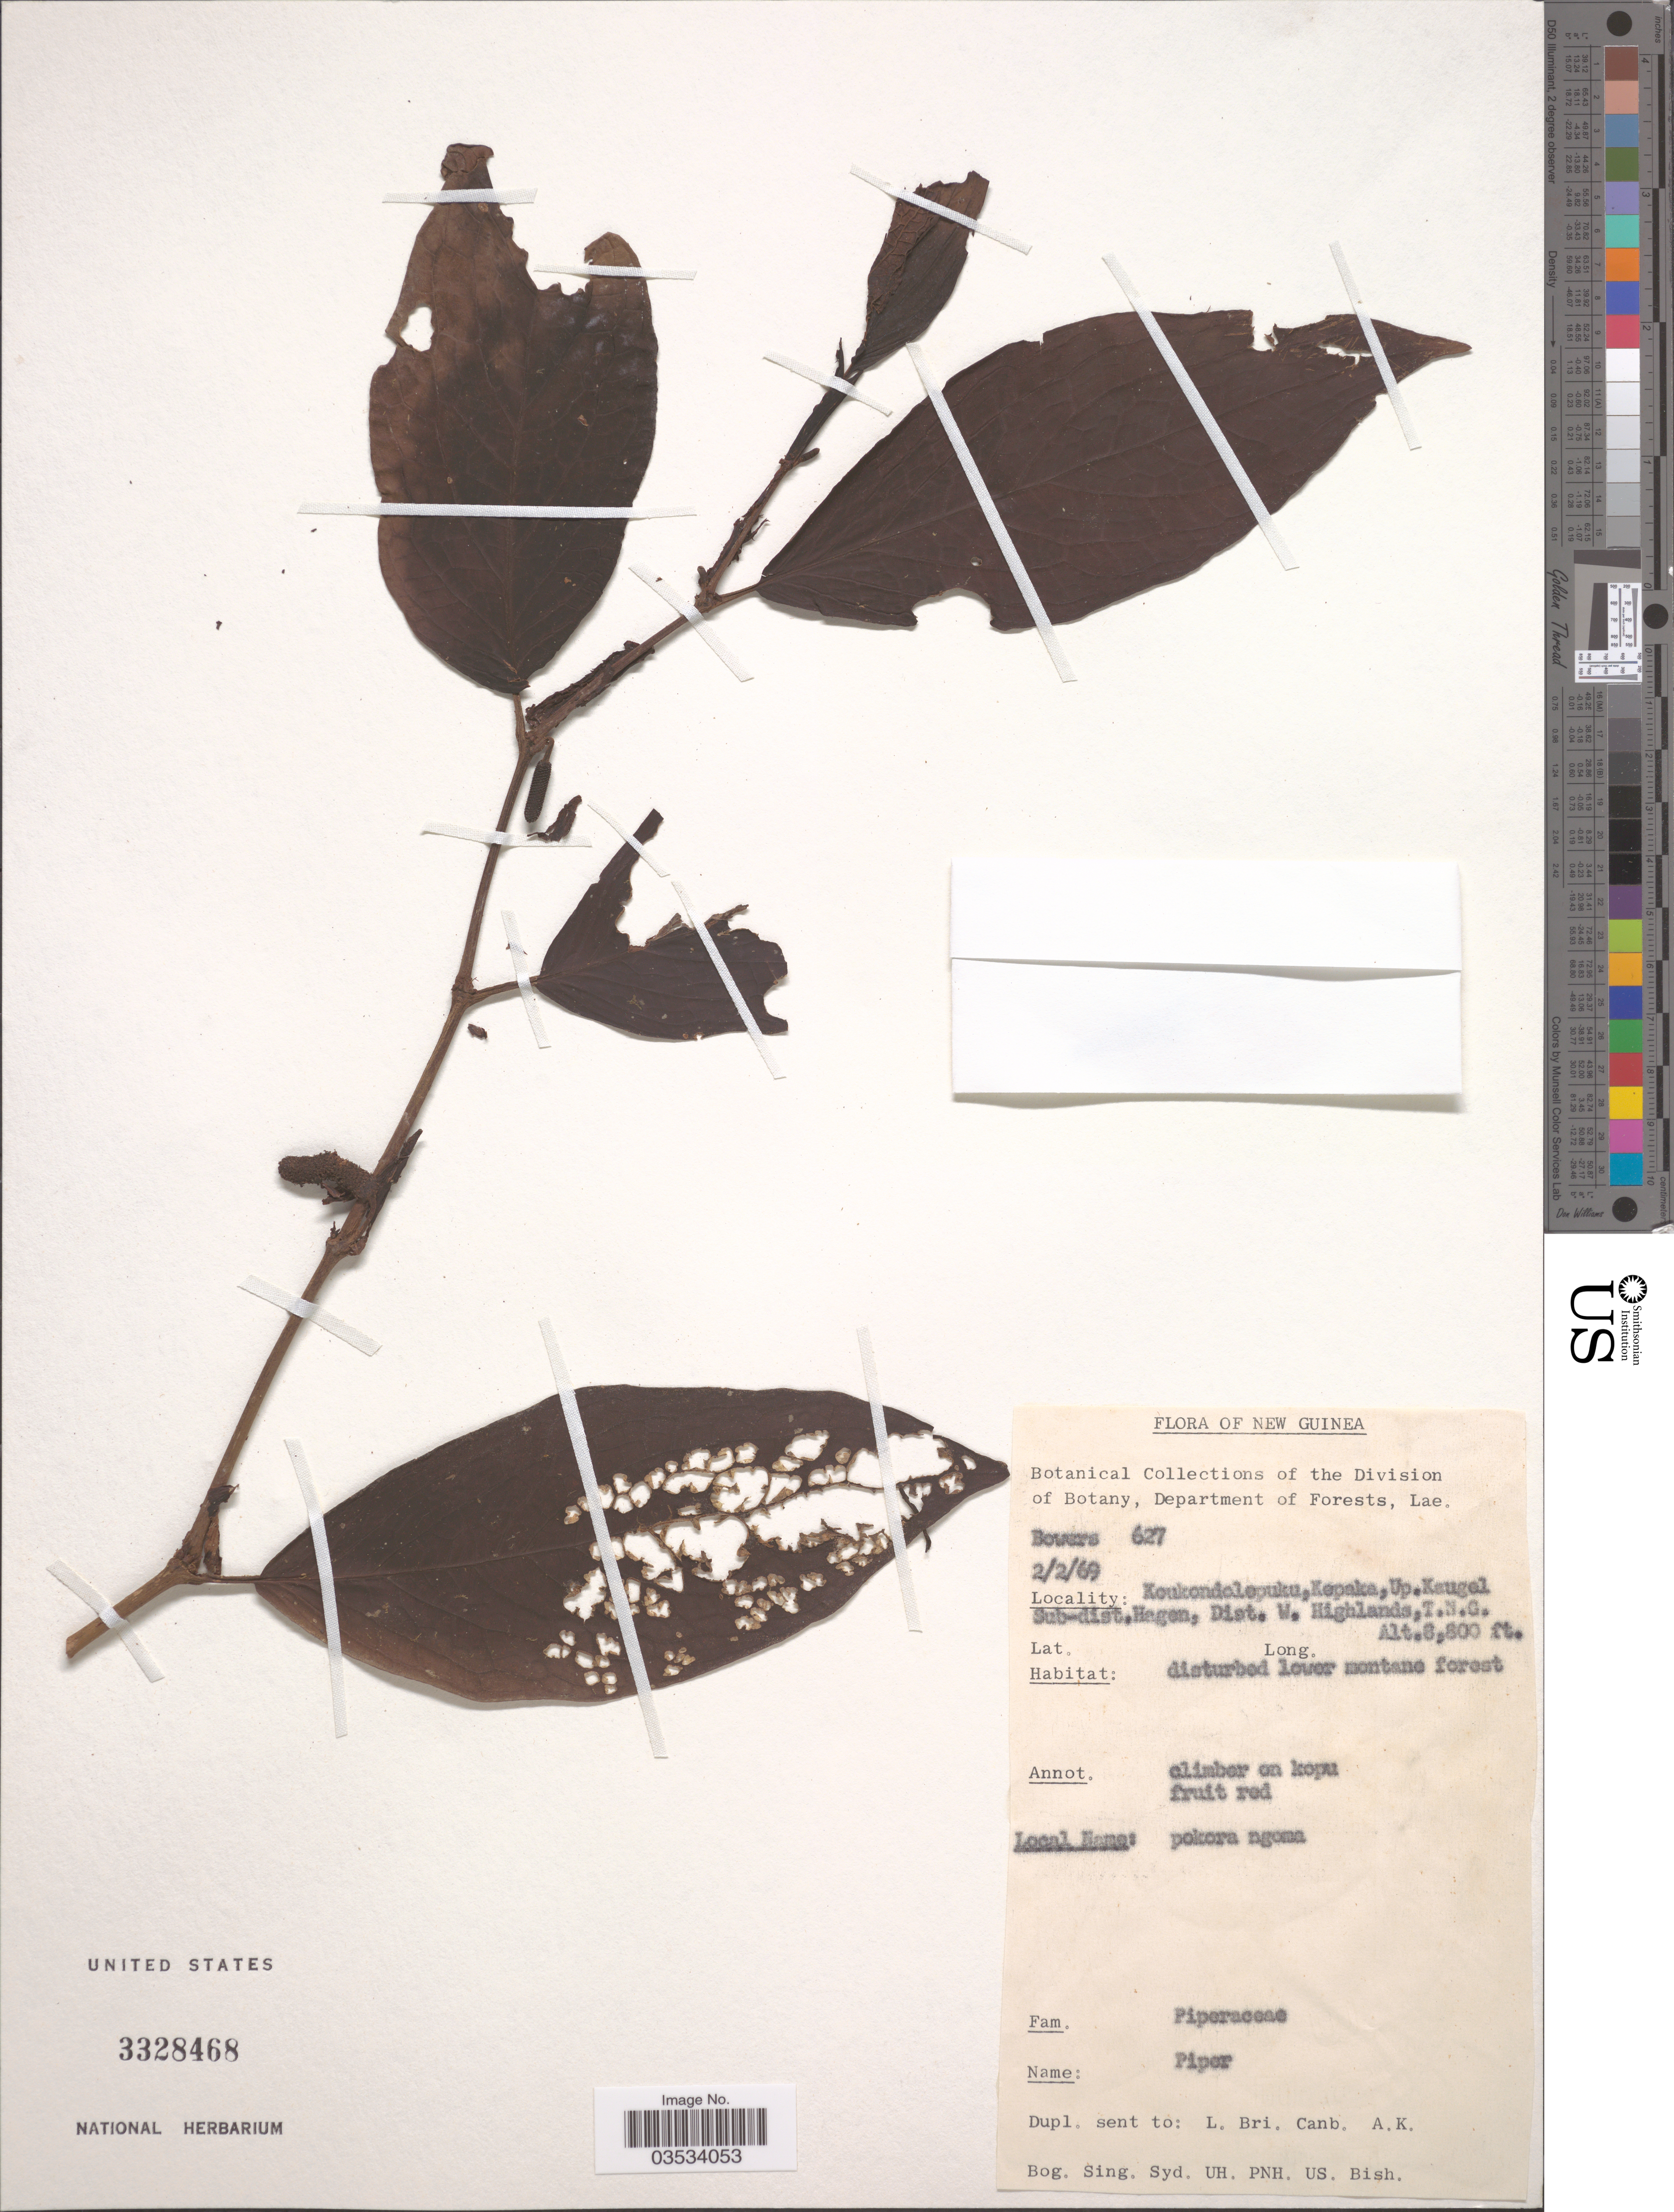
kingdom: Plantae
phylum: Tracheophyta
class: Magnoliopsida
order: Piperales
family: Piperaceae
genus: Piper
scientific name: Piper sp.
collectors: -. Bowers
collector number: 627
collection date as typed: Transcribed d/m/y: 2/2/69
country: Papua New Guinea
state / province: Western Highlands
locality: New Guinea. Koukondalepuku, Kepaka, Up. Kaugel Sub-dist, Hagen, Dist. W. Highlands, T.N.G.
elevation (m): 2073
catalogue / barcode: US 3328468